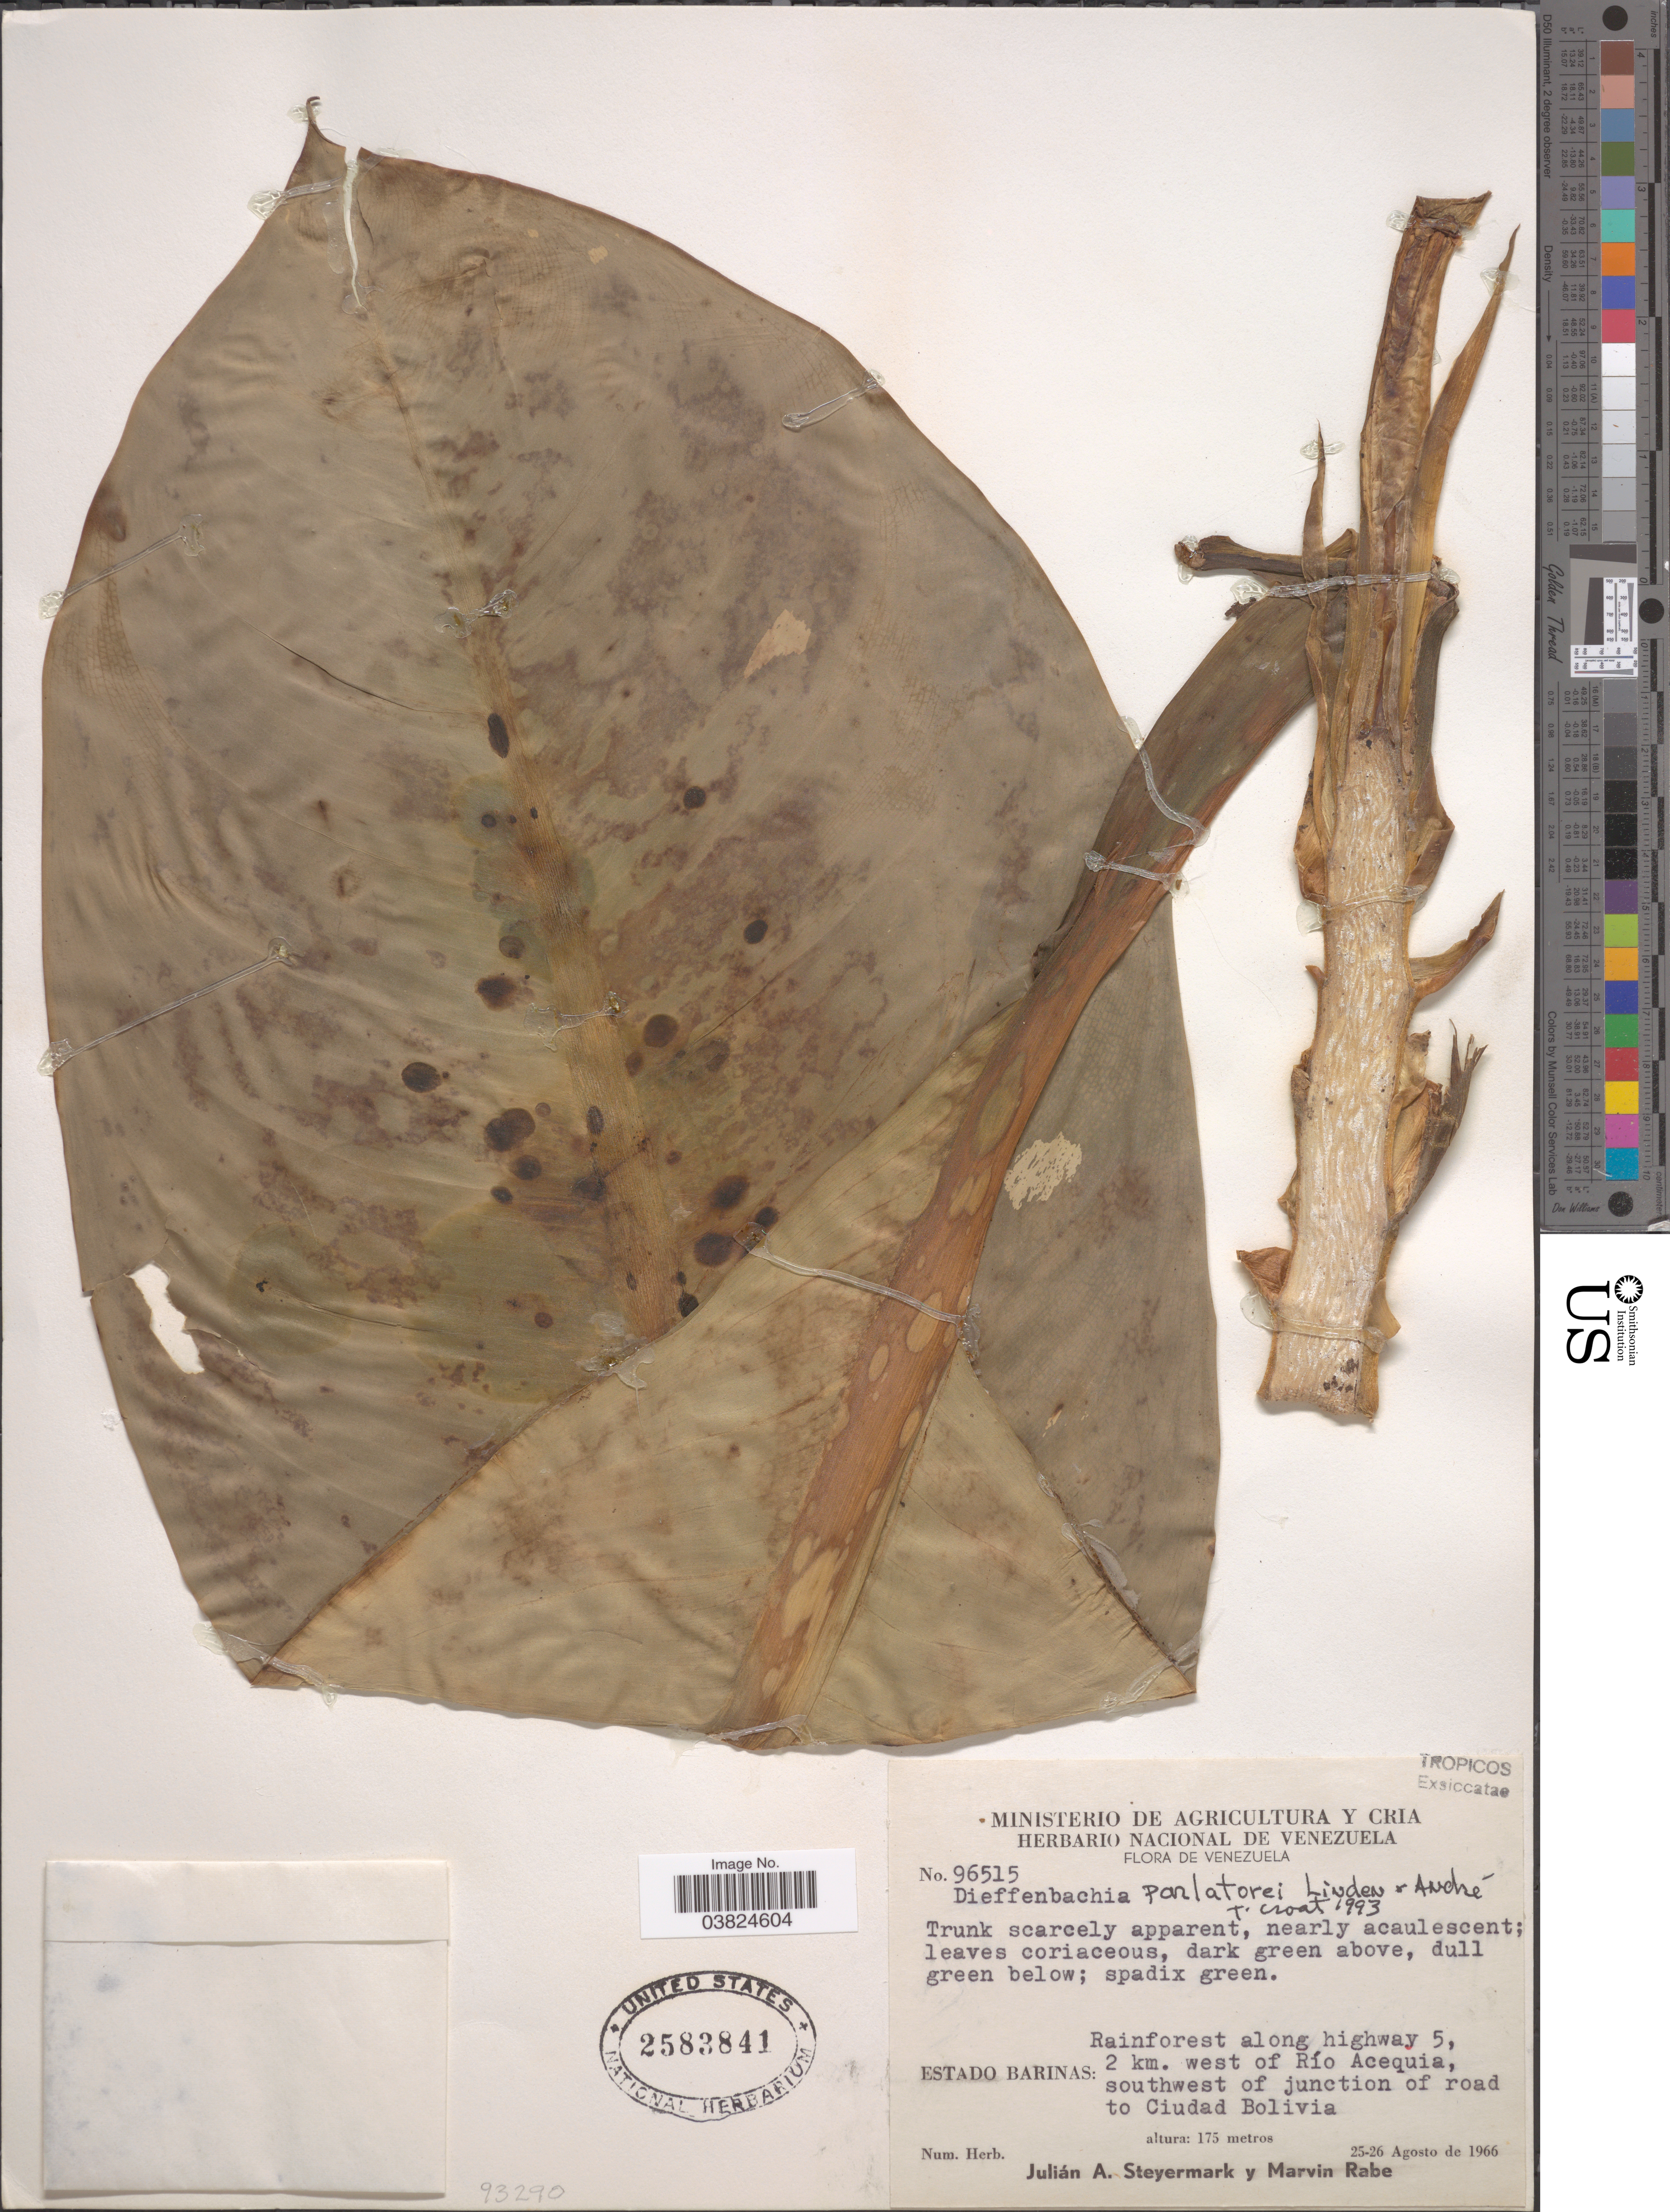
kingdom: Plantae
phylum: Tracheophyta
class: Liliopsida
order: Alismatales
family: Araceae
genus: Dieffenbachia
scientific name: Dieffenbachia parlatorei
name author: Linden & André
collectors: J. Steyermark & M. Rabe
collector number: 69515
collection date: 1966-08-25/1966-08-26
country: Venezuela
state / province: Barinas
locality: Rainforest along highway 5, 2 km. west of Río Acequia, southwest of junction of road to Ciudad Bolivia.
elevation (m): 175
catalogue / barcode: US 2583841